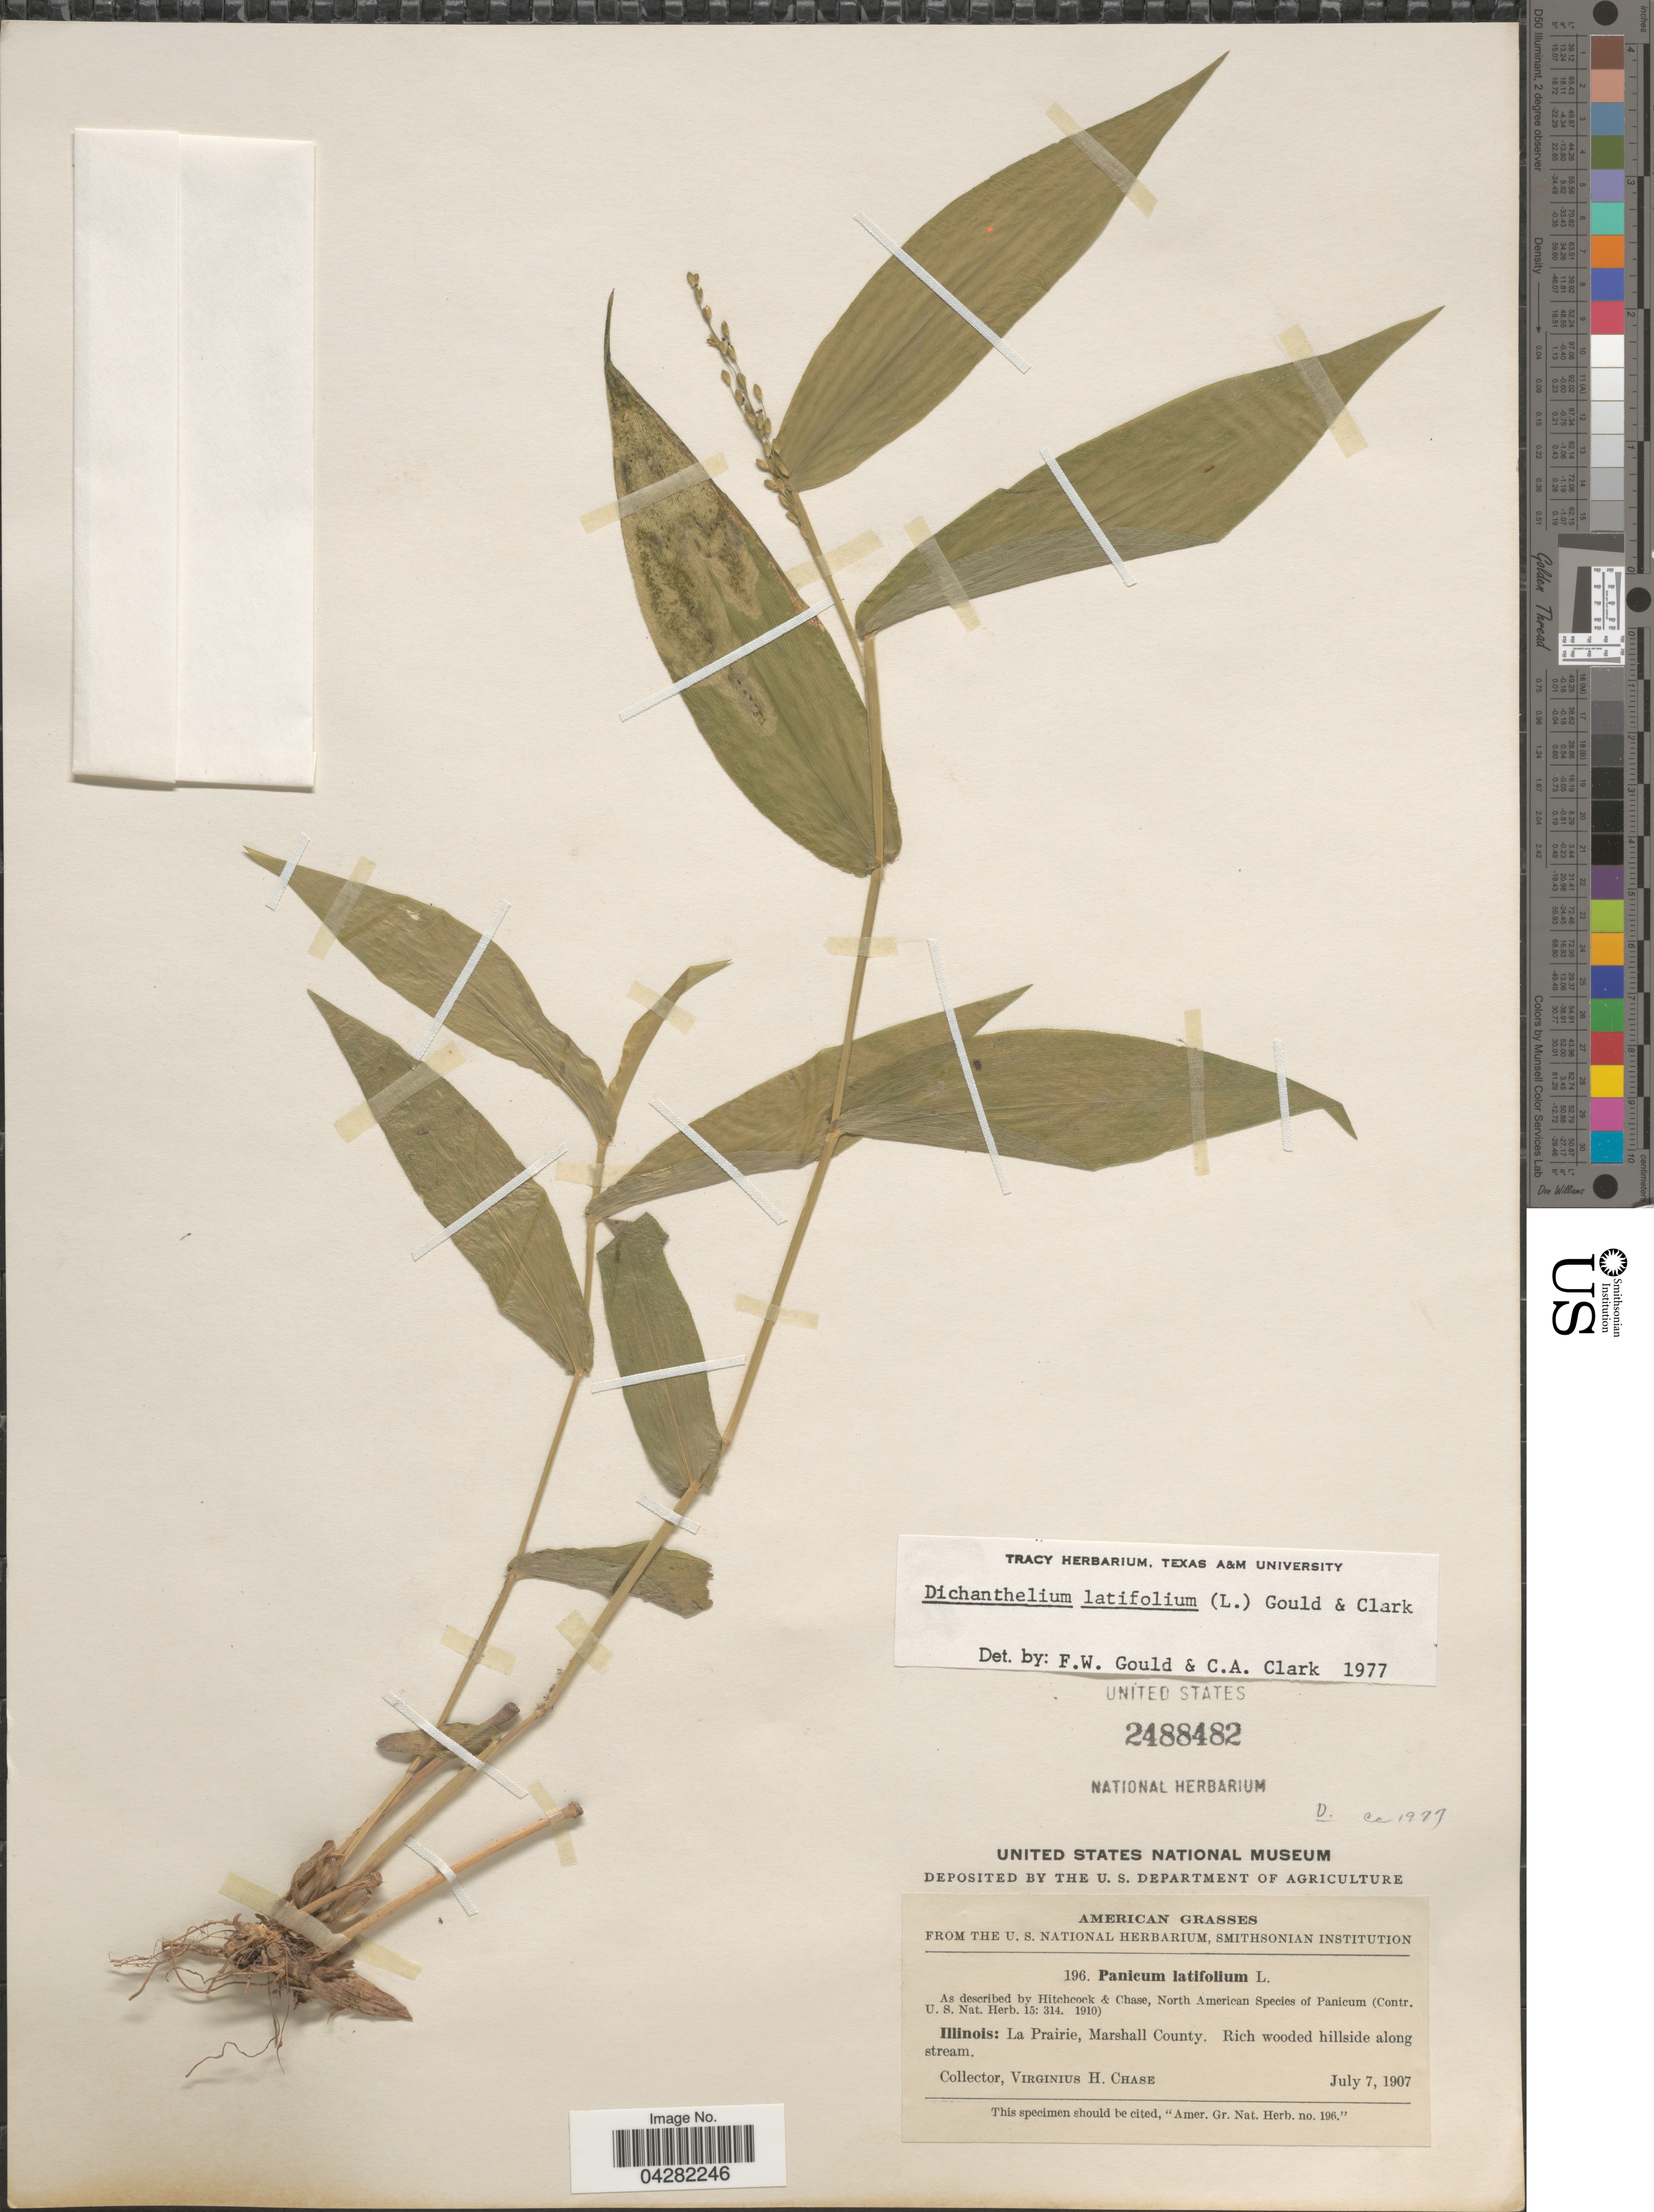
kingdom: Plantae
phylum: Tracheophyta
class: Liliopsida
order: Poales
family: Poaceae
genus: Dichanthelium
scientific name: Dichanthelium laxiflorum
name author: (Lam.) Gould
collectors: V. H. Chase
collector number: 196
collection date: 1907-07-07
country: United States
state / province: Illinois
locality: La Prairie, Marshall County.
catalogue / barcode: US 2488482